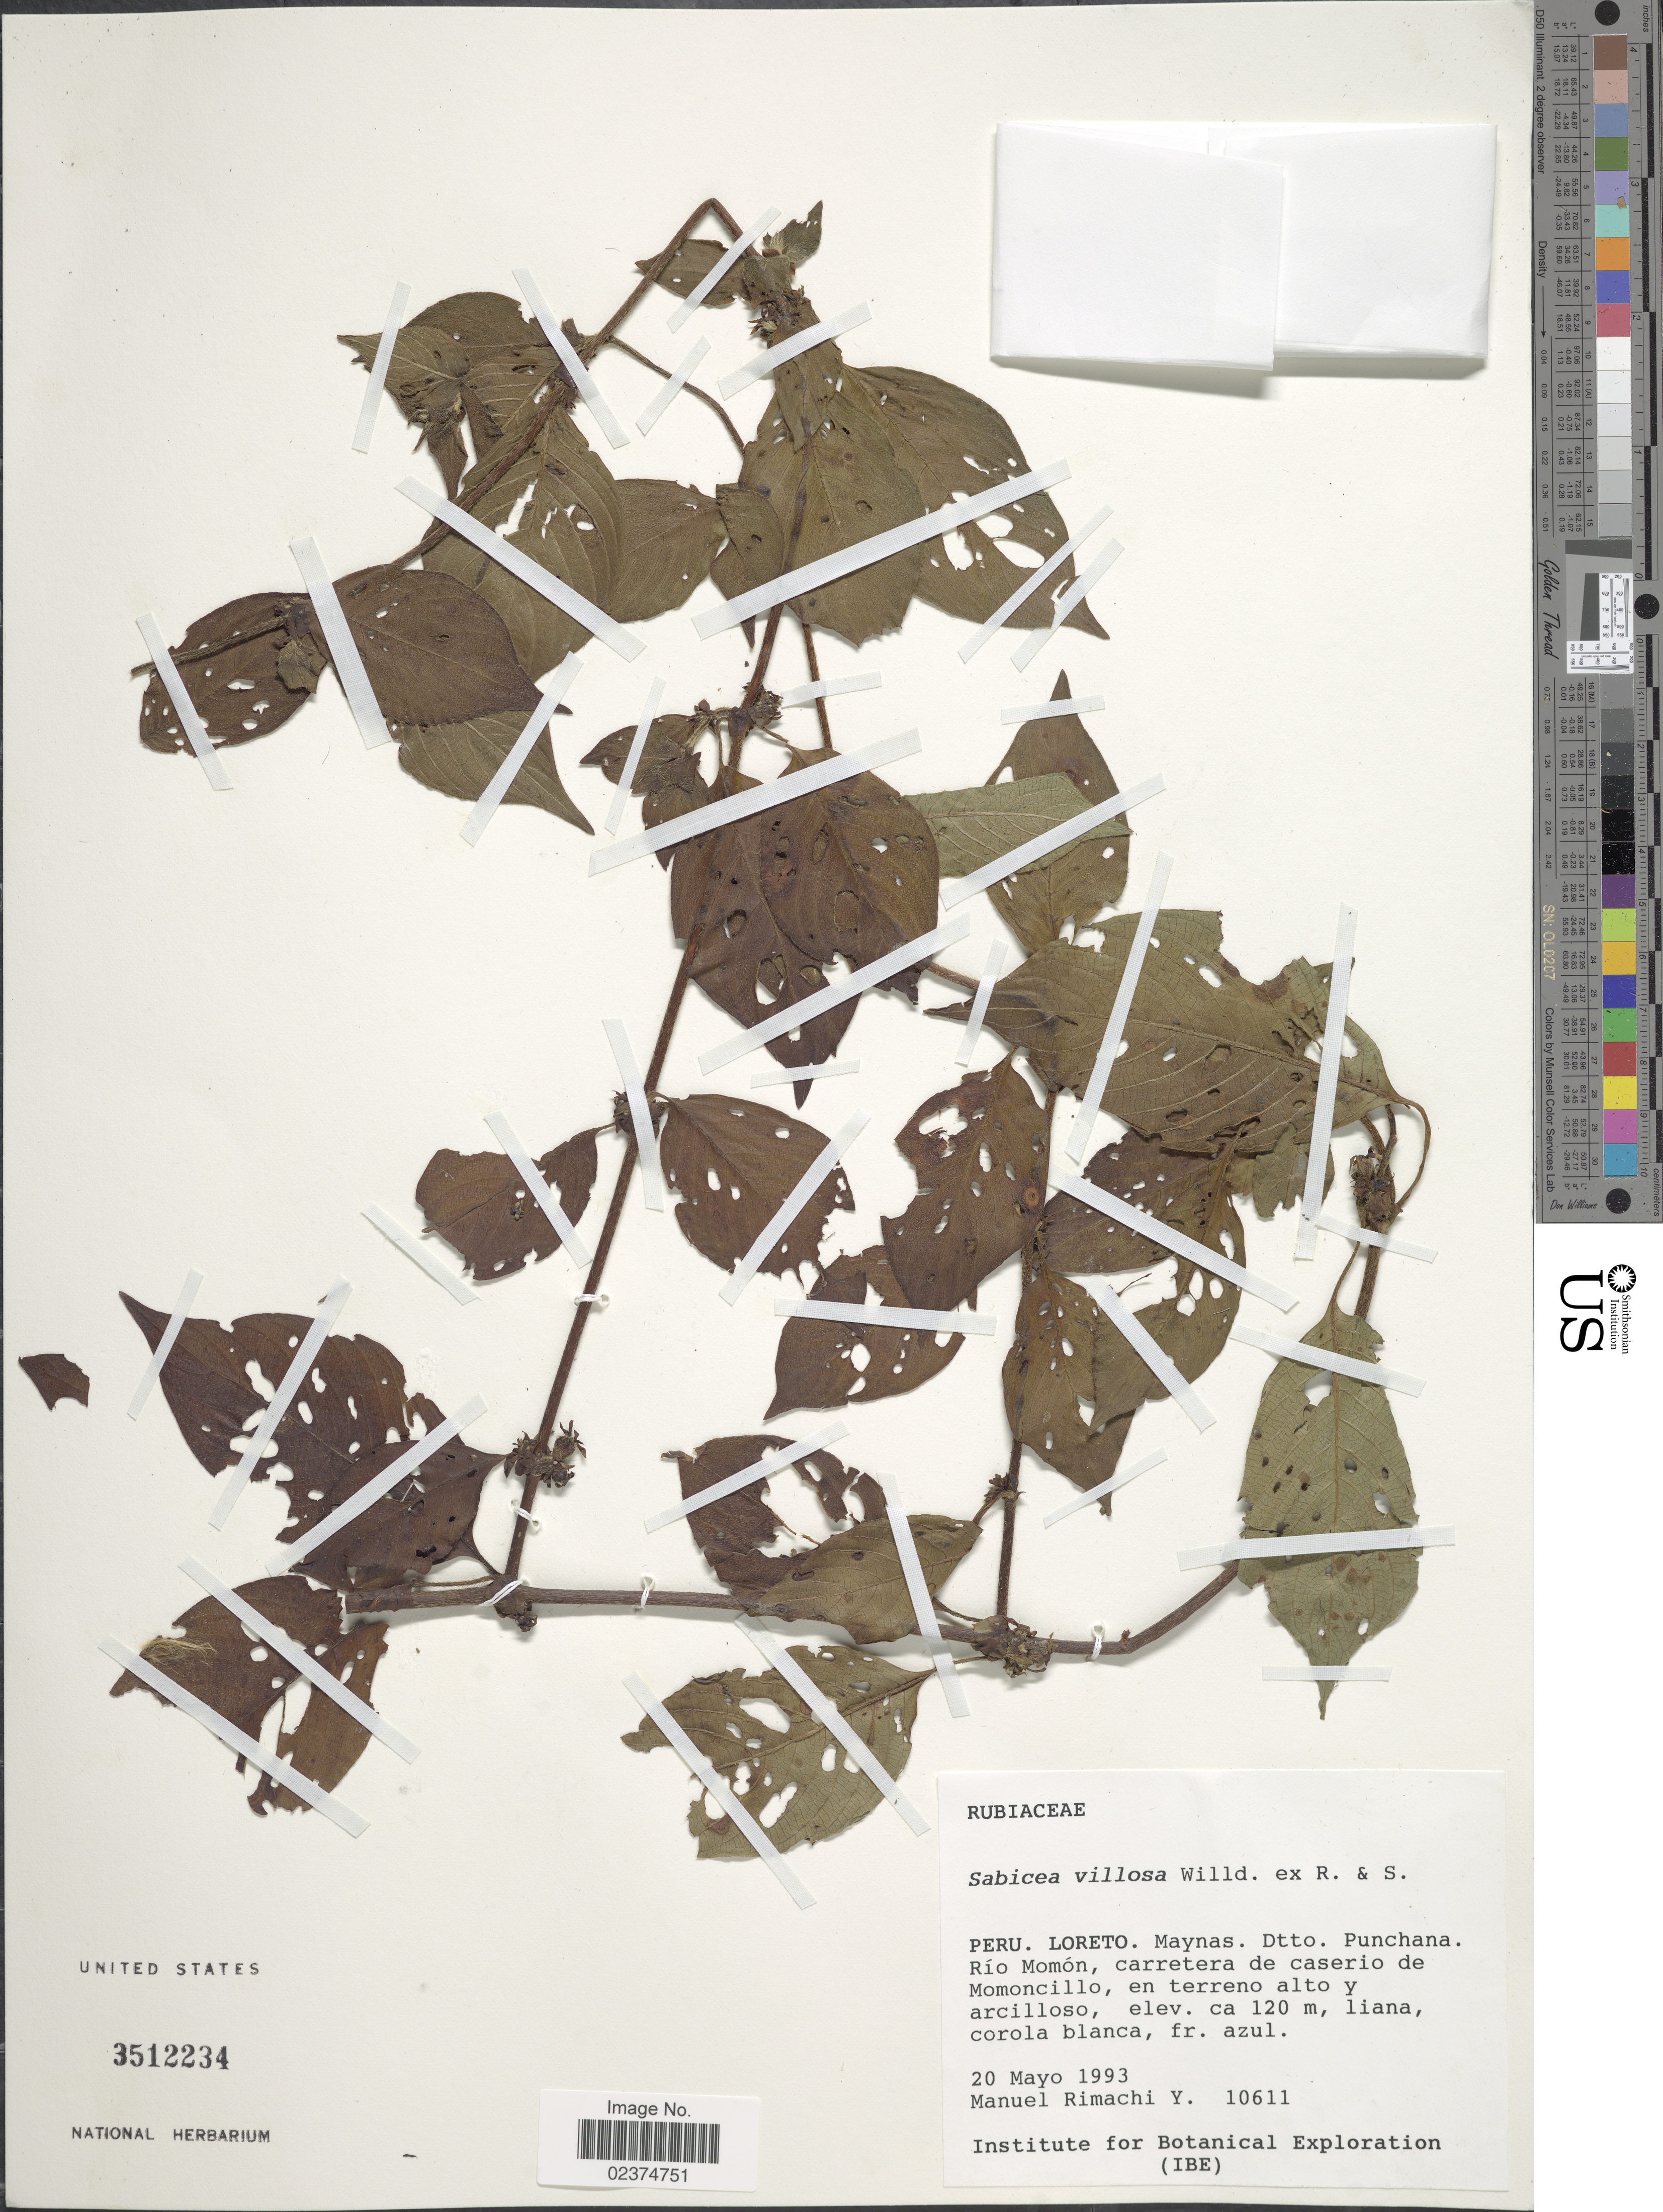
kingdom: Plantae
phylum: Tracheophyta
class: Magnoliopsida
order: Gentianales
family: Rubiaceae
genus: Sabicea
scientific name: Sabicea villosa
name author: Willd. ex Roem. & Schult.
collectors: M. Rimachi Y.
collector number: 10611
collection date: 1993-05-20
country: Peru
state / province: Loreto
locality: Maynas, Dtto. Punchana, Rio Momon, carreterea de caserio de Momoncillo, en terreno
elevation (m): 120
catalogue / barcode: US 3512234